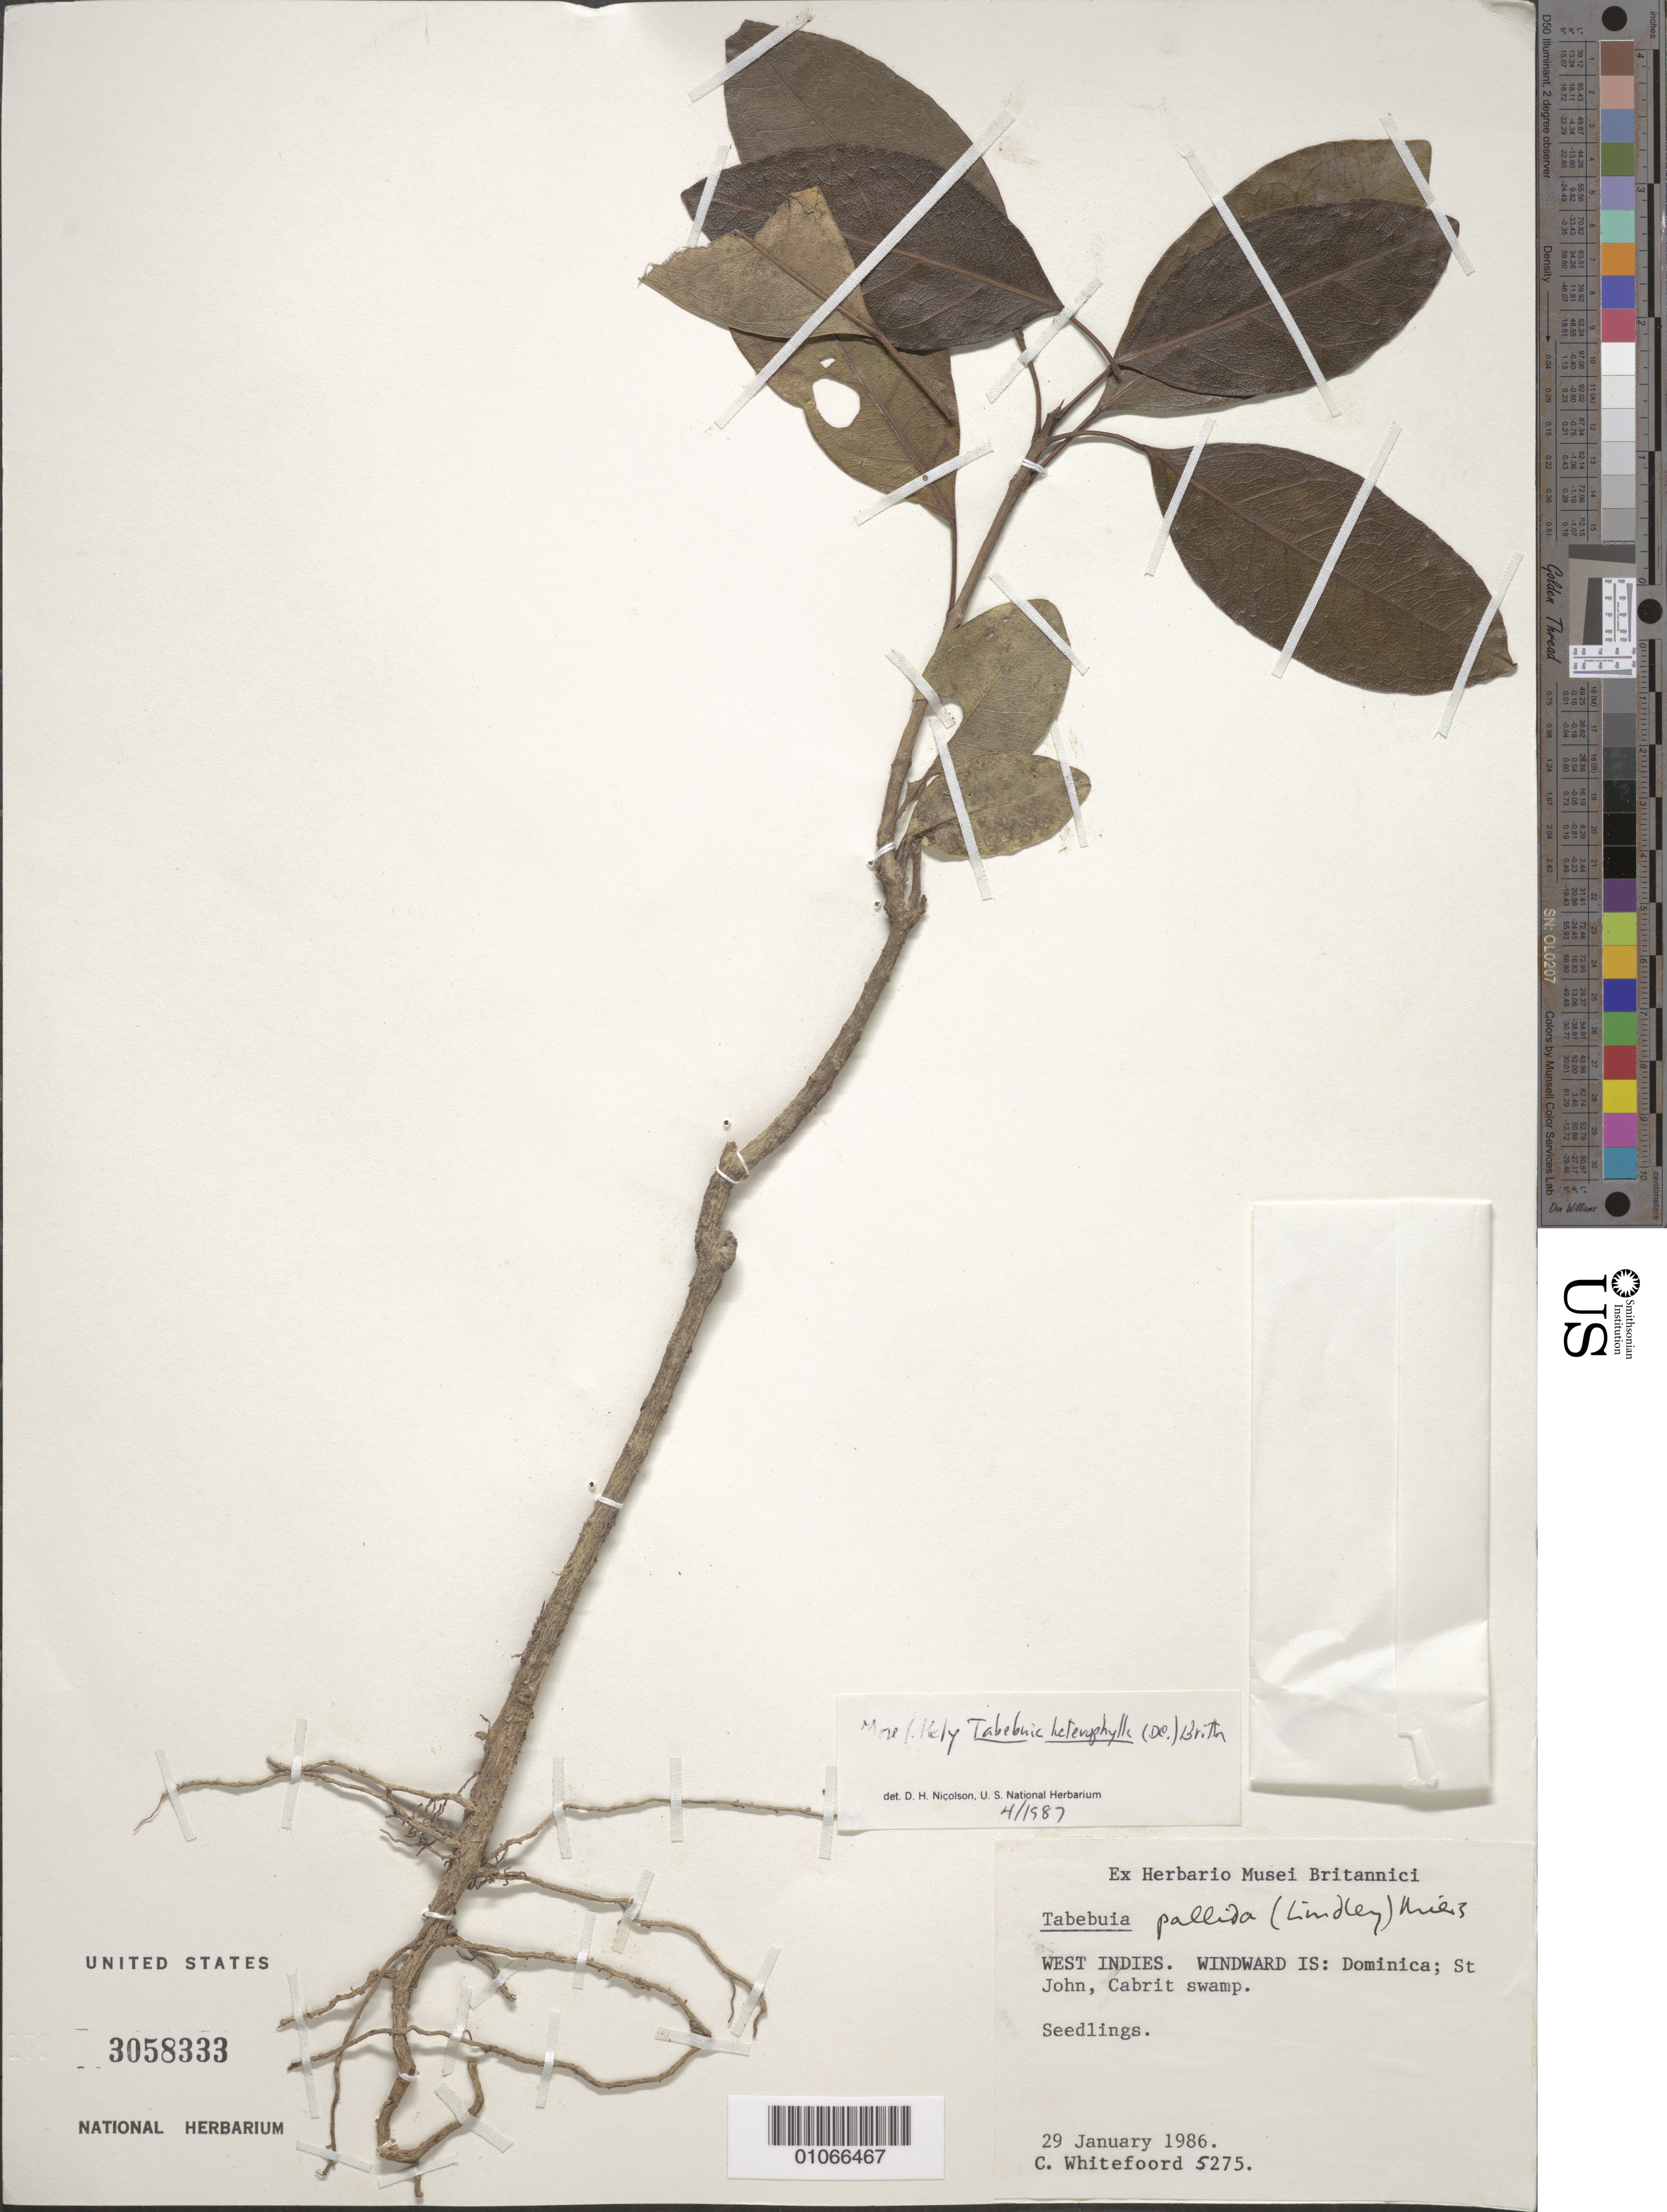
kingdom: Plantae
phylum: Tracheophyta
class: Magnoliopsida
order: Lamiales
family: Bignoniaceae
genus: Tabebuia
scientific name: Tabebuia heterophylla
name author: (DC.) Britton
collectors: C. Whitefoord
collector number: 5275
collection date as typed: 29 Jan 1986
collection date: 1986-01-29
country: Dominica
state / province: St. John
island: Dominica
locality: Cabrit swamp.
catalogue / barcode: US 3058333